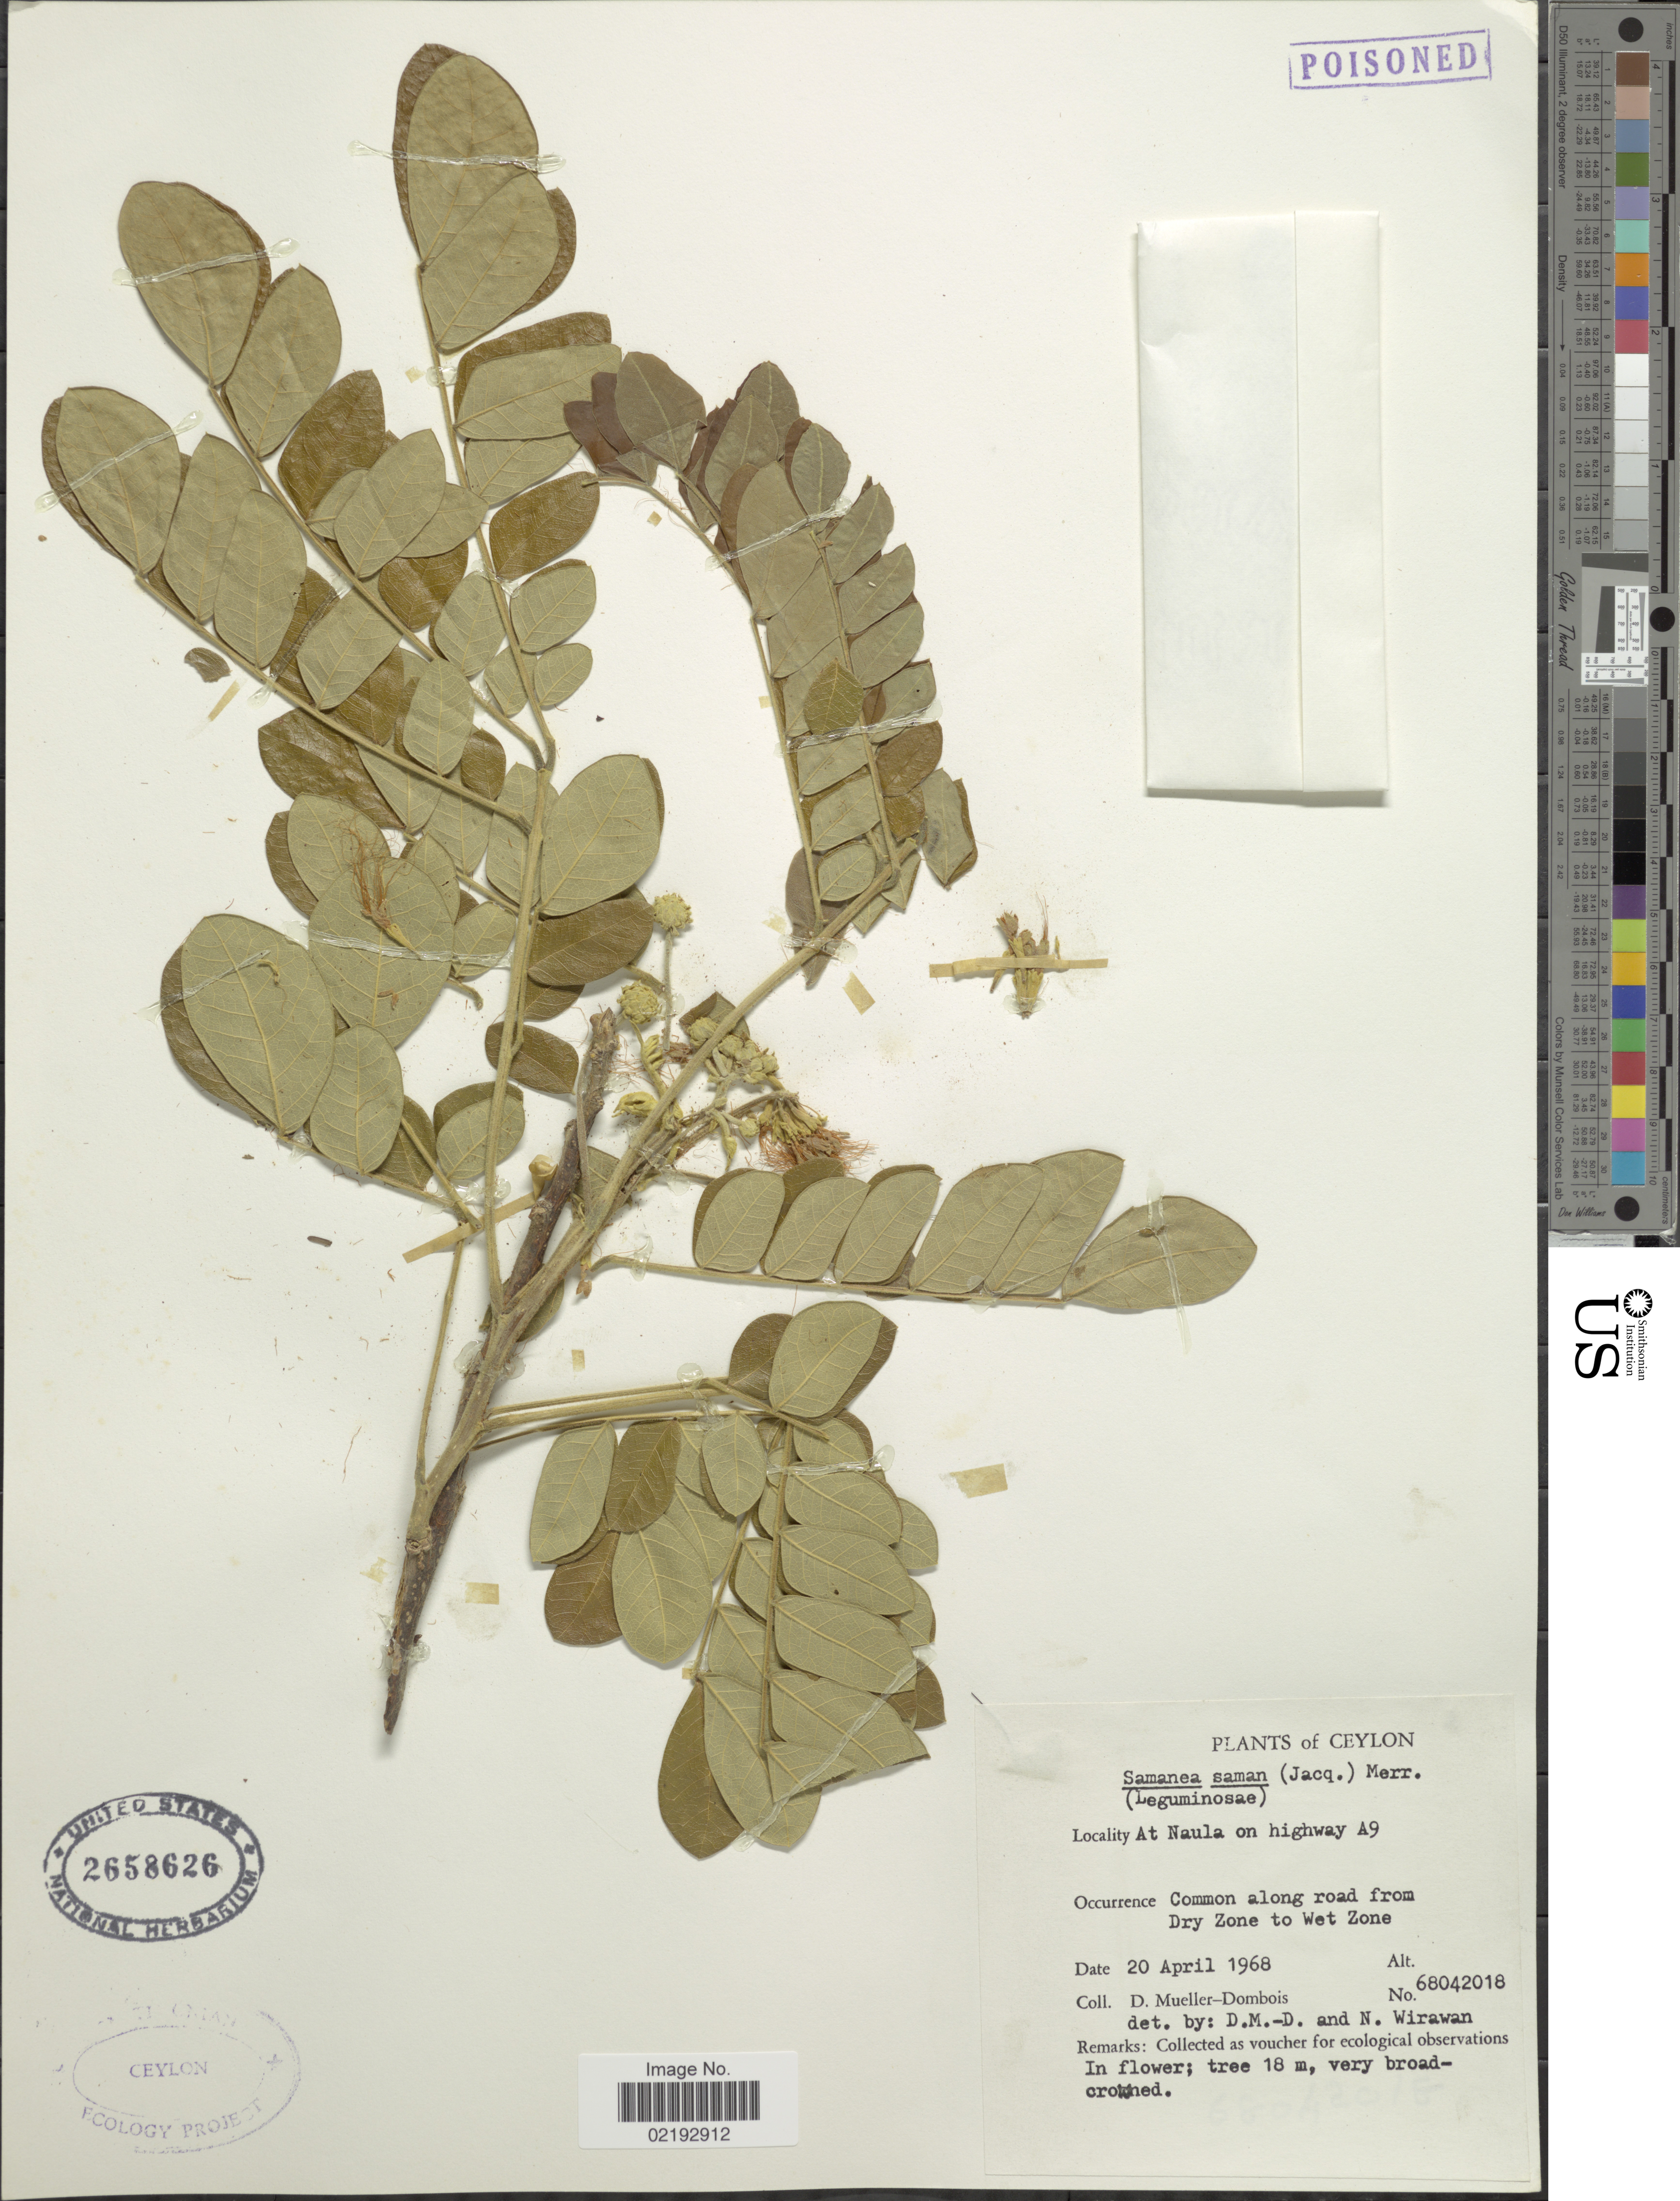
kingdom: Plantae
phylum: Tracheophyta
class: Magnoliopsida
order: Fabales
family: Fabaceae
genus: Samanea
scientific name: Samanea saman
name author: (Jacq.) Merr.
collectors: D. Mueller-Dombois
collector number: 68042018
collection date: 1968-04-20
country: Sri Lanka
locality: Ceylon, at Naula on highway A9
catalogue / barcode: US 2658626